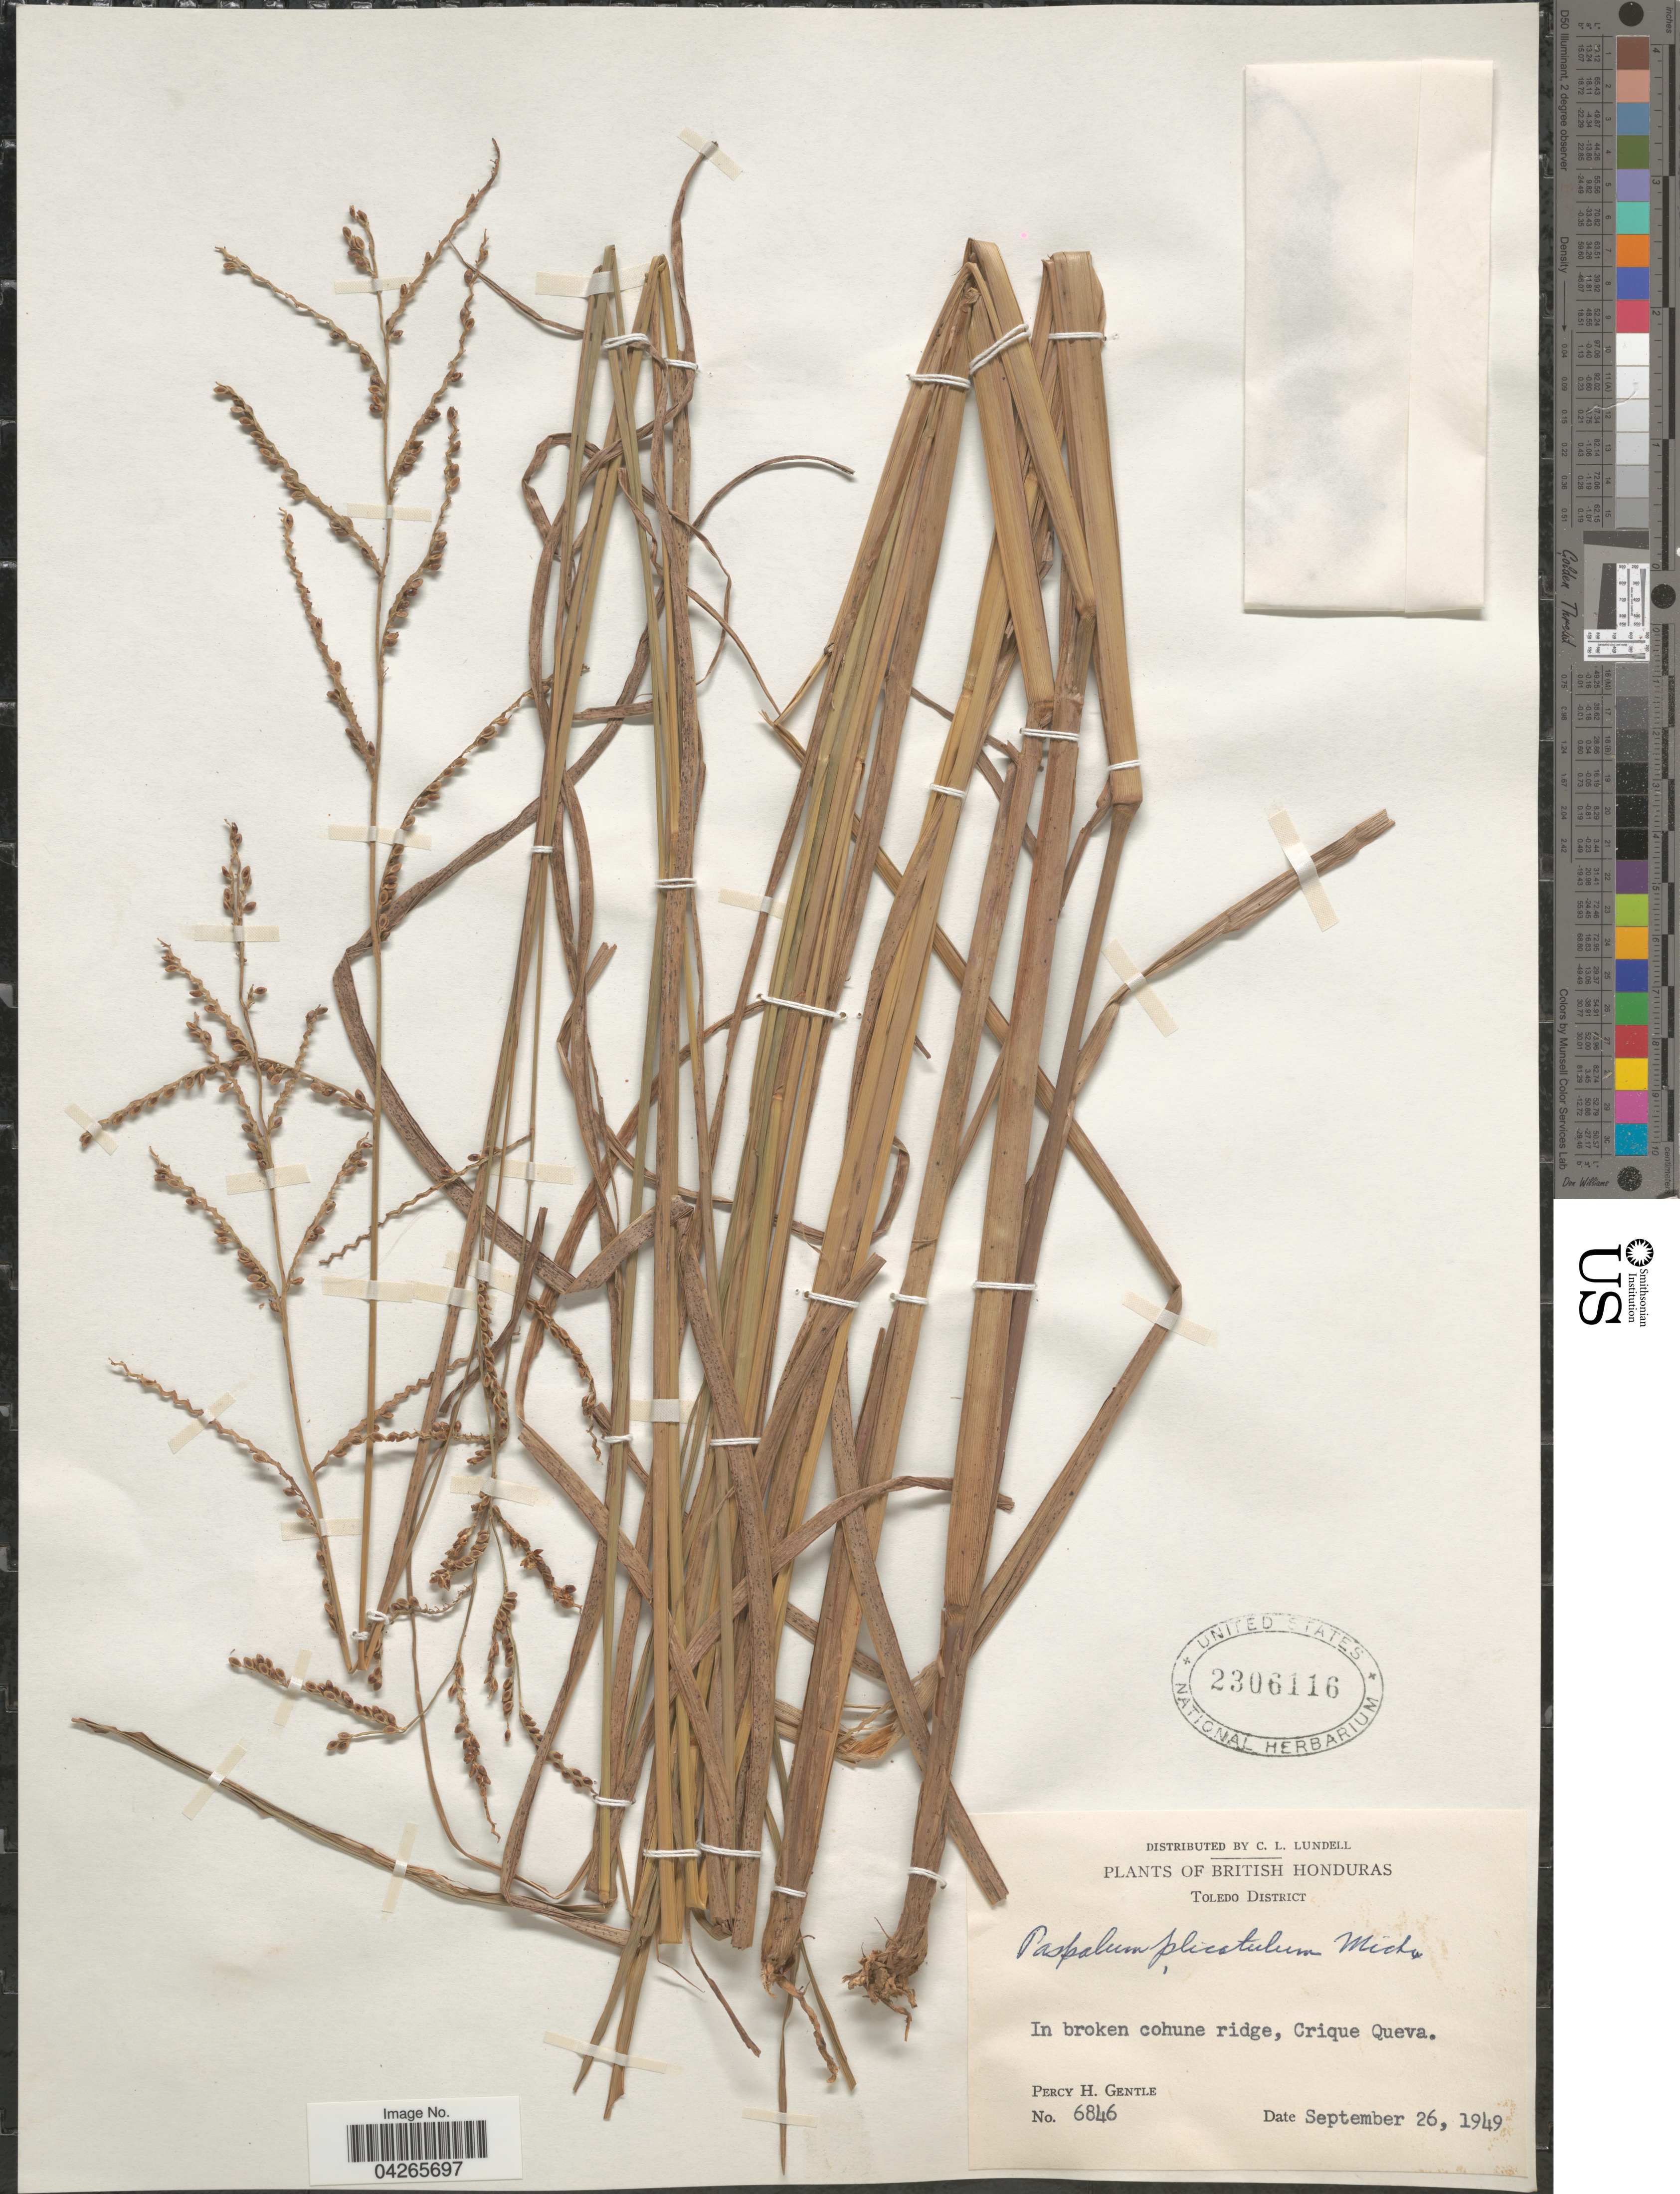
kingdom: Plantae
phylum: Tracheophyta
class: Liliopsida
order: Poales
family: Poaceae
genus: Paspalum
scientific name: Paspalum plicatulum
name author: Michx.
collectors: P. H. Gentle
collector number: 6846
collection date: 1949-09-26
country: Belize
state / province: Toledo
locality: British Honduras. Toledo District. In broken cohune ridge, Crique Queva.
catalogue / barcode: US 2306116